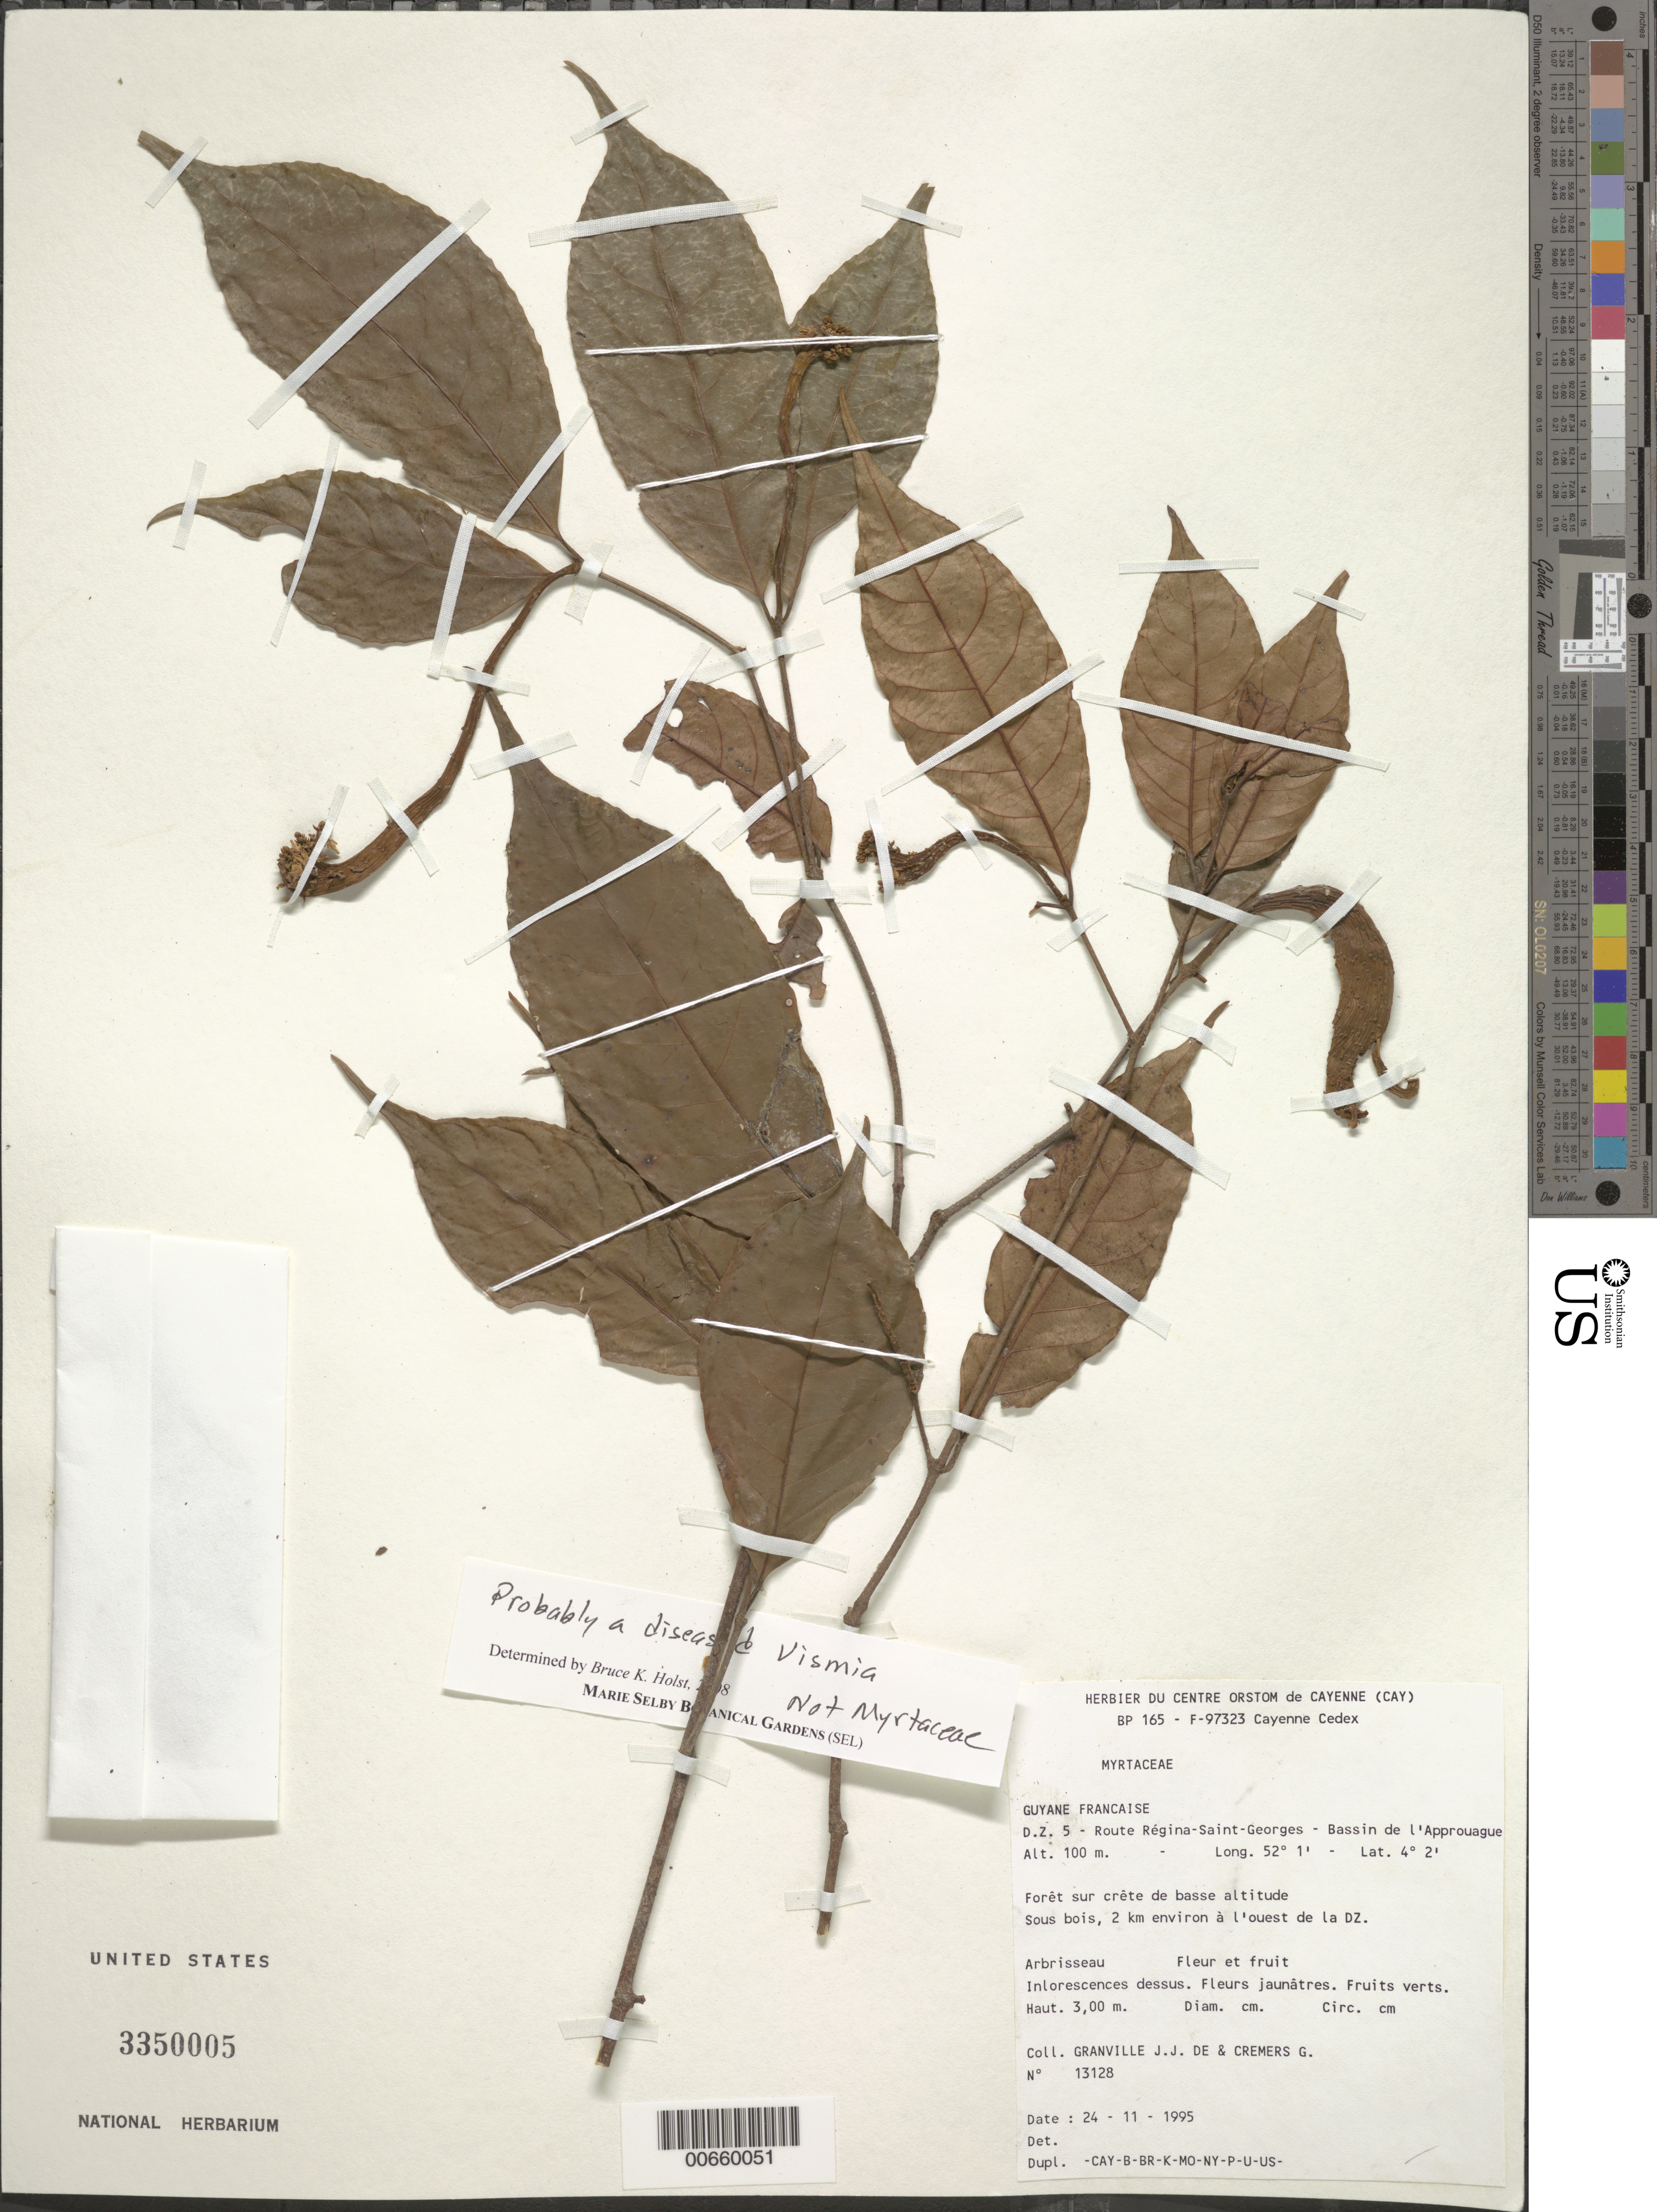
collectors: J.-J. de Granville & G. Cremers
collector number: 13128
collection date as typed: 24-Nov-95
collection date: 1995-11-24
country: French Guiana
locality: Route Regina-Saint-Georges, D.Z. 5, Bassin de l'Approuague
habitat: Forêt sur crete de basse altitude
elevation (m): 100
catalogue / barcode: US 3350005